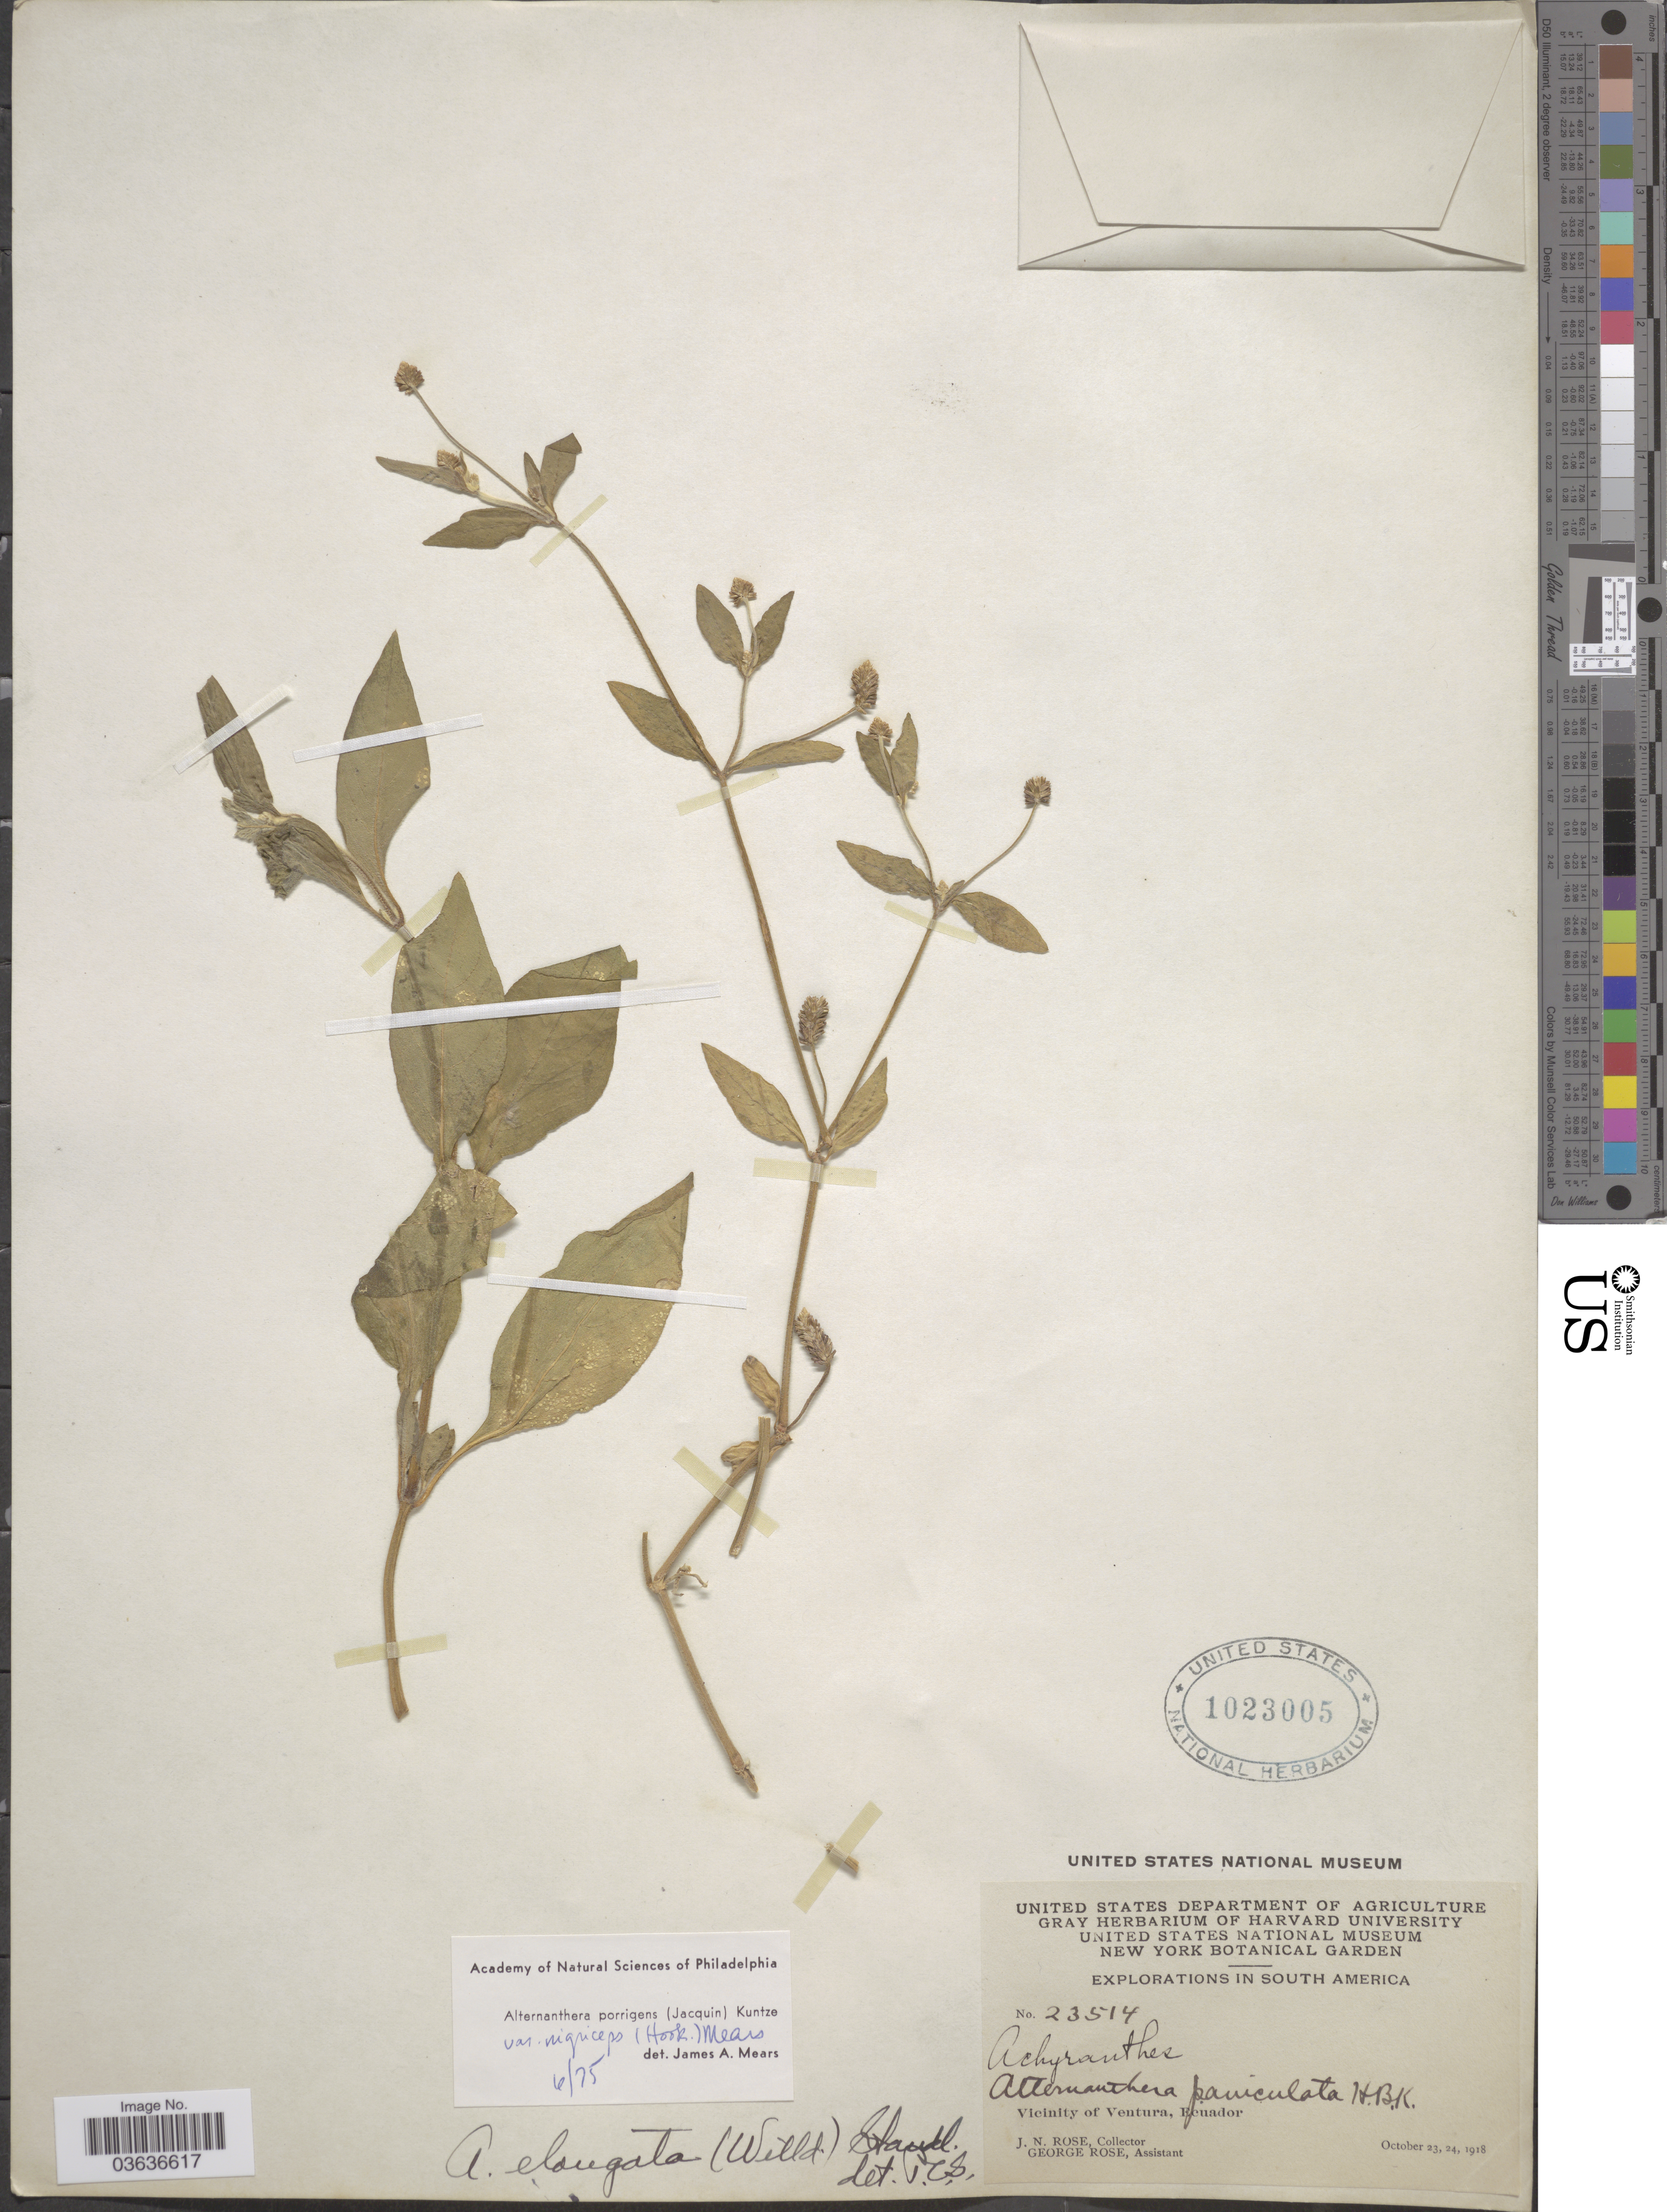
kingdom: Plantae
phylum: Tracheophyta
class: Magnoliopsida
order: Caryophyllales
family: Amaranthaceae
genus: Alternanthera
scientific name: Alternanthera porrigens var. nigriceps (Hook.) Mears comb. nov. ined.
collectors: J. N. Rose & G. Rose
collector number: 23514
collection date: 1918-10-23/1918-10-24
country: Ecuador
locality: Vicinity of Ventura.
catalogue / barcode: US 1023005